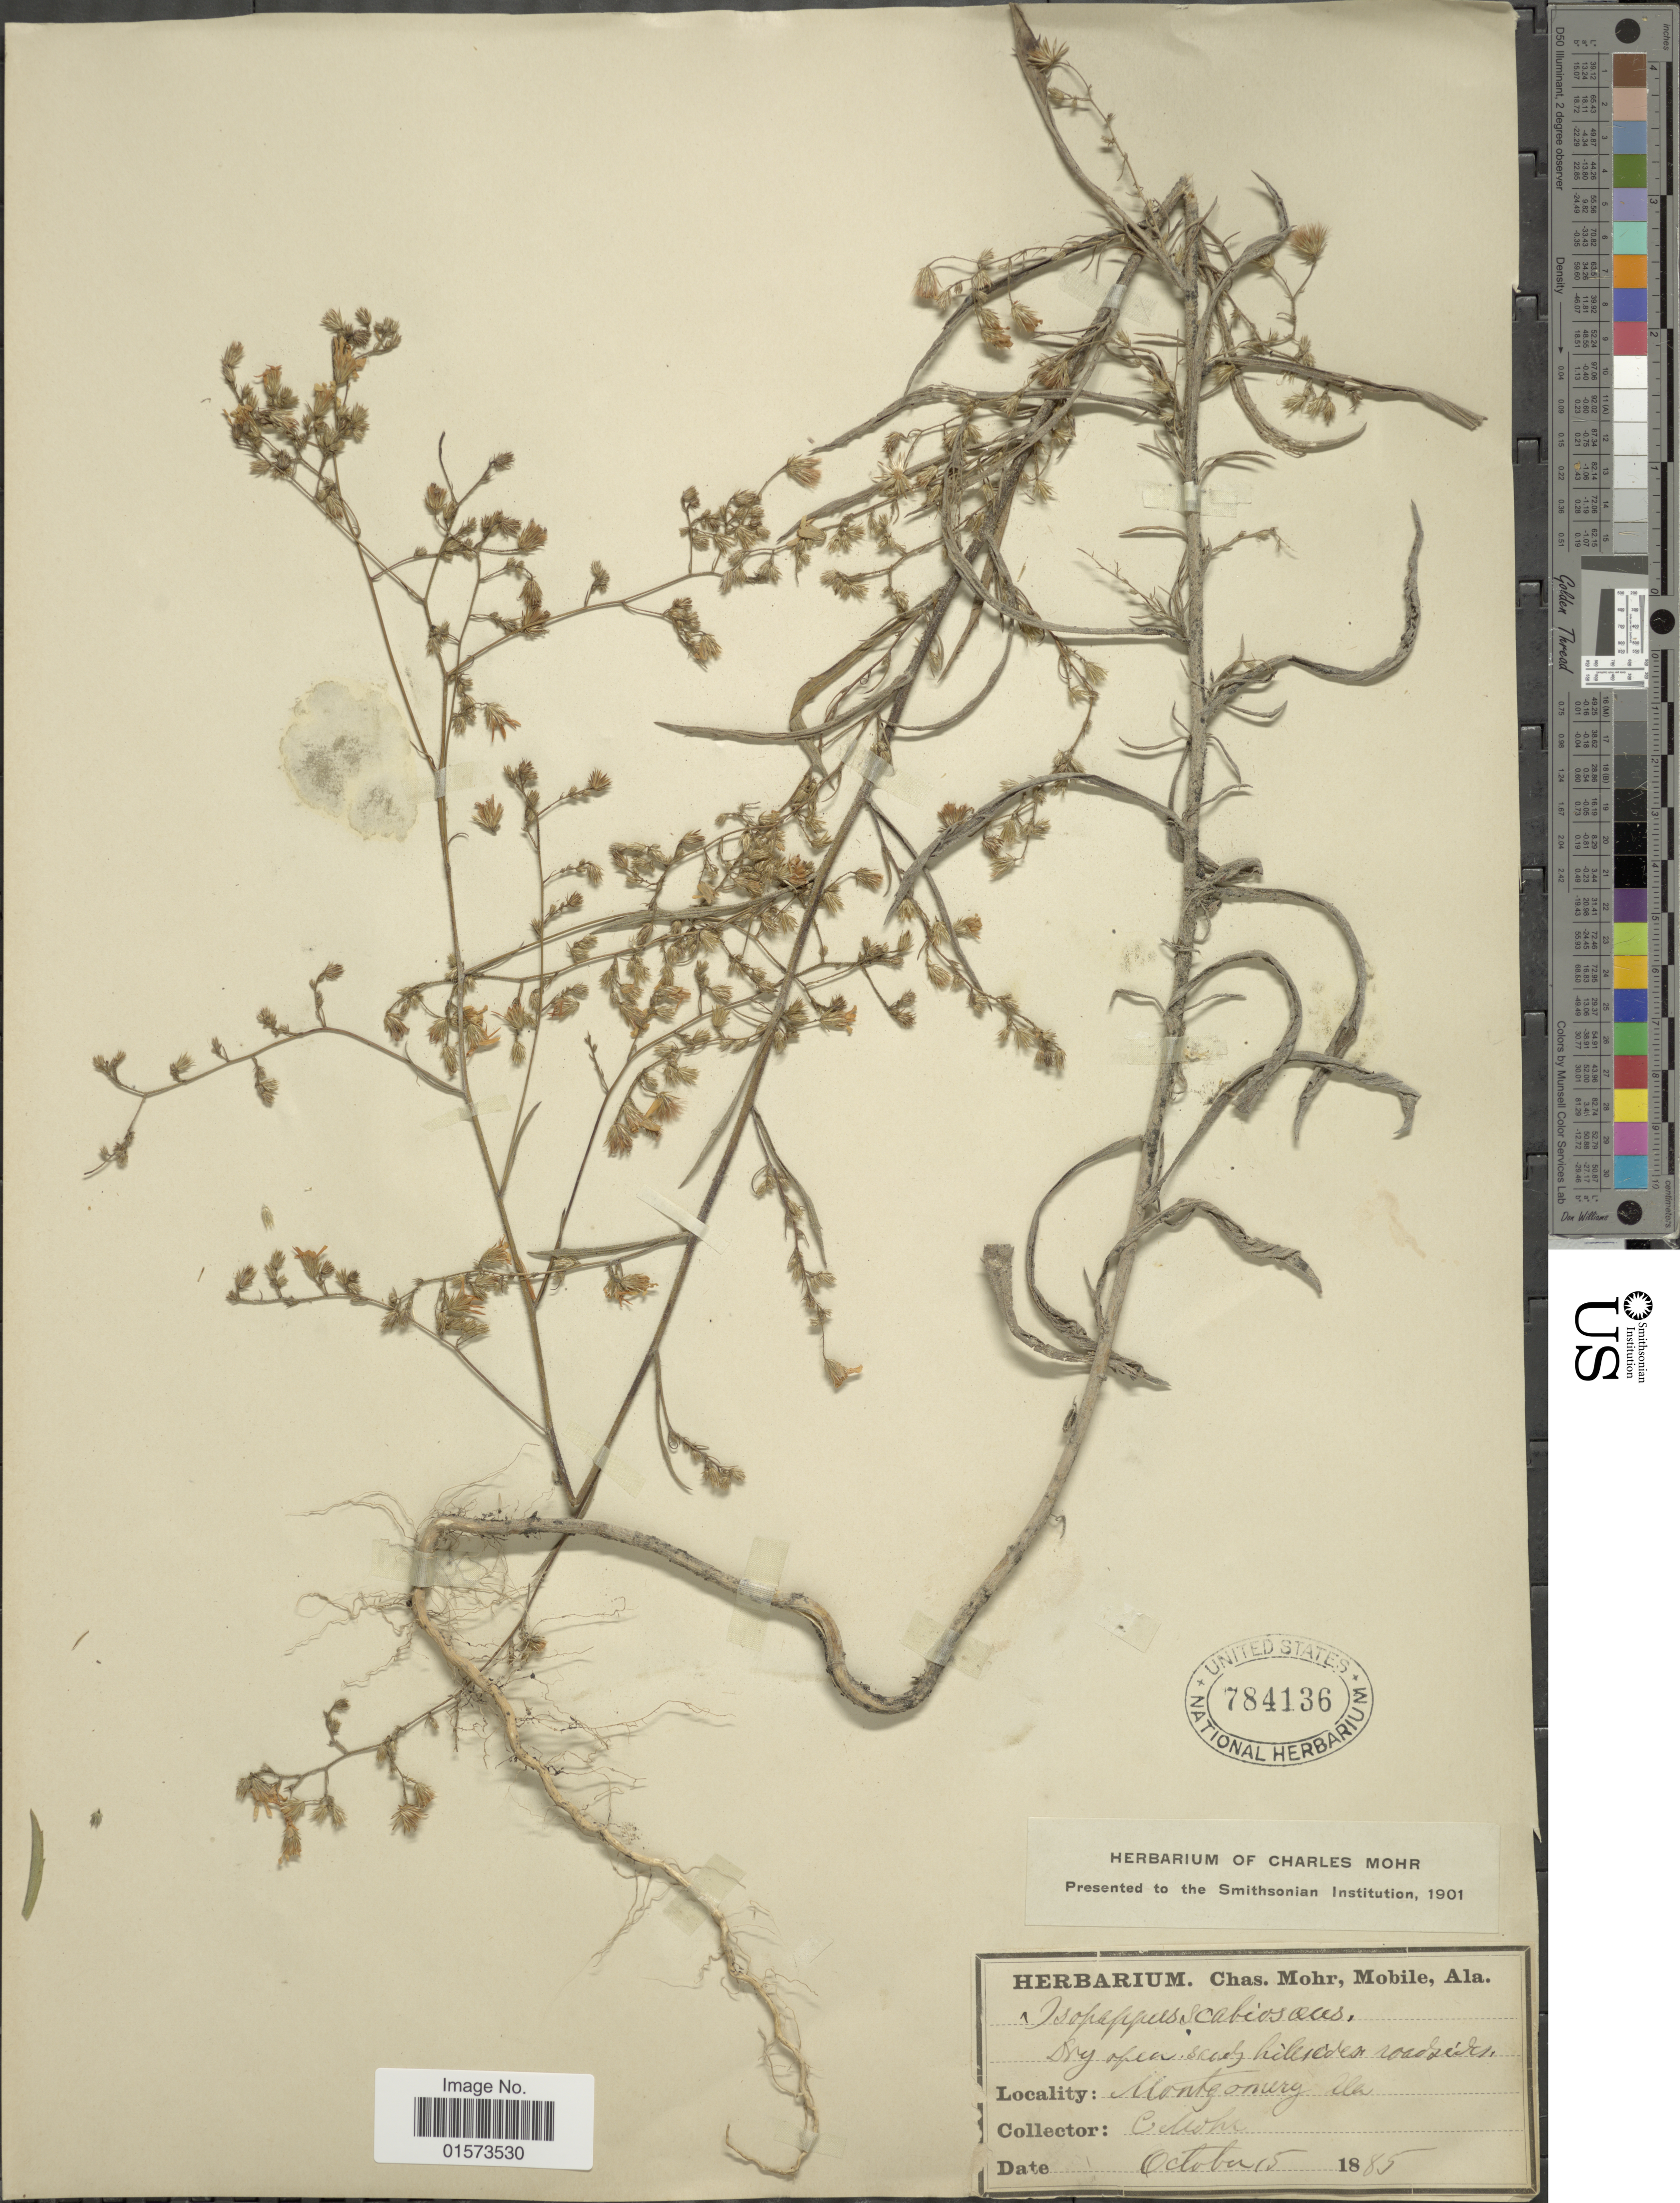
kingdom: Plantae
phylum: Tracheophyta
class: Magnoliopsida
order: Asterales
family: Asteraceae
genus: Croptilon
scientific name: Croptilon divaricatum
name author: (Nutt.) Raf.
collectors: C. T. Mohr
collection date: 1885-10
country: United States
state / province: Alabama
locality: Dry open hillsides roadsides, Montgomery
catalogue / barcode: US 784136